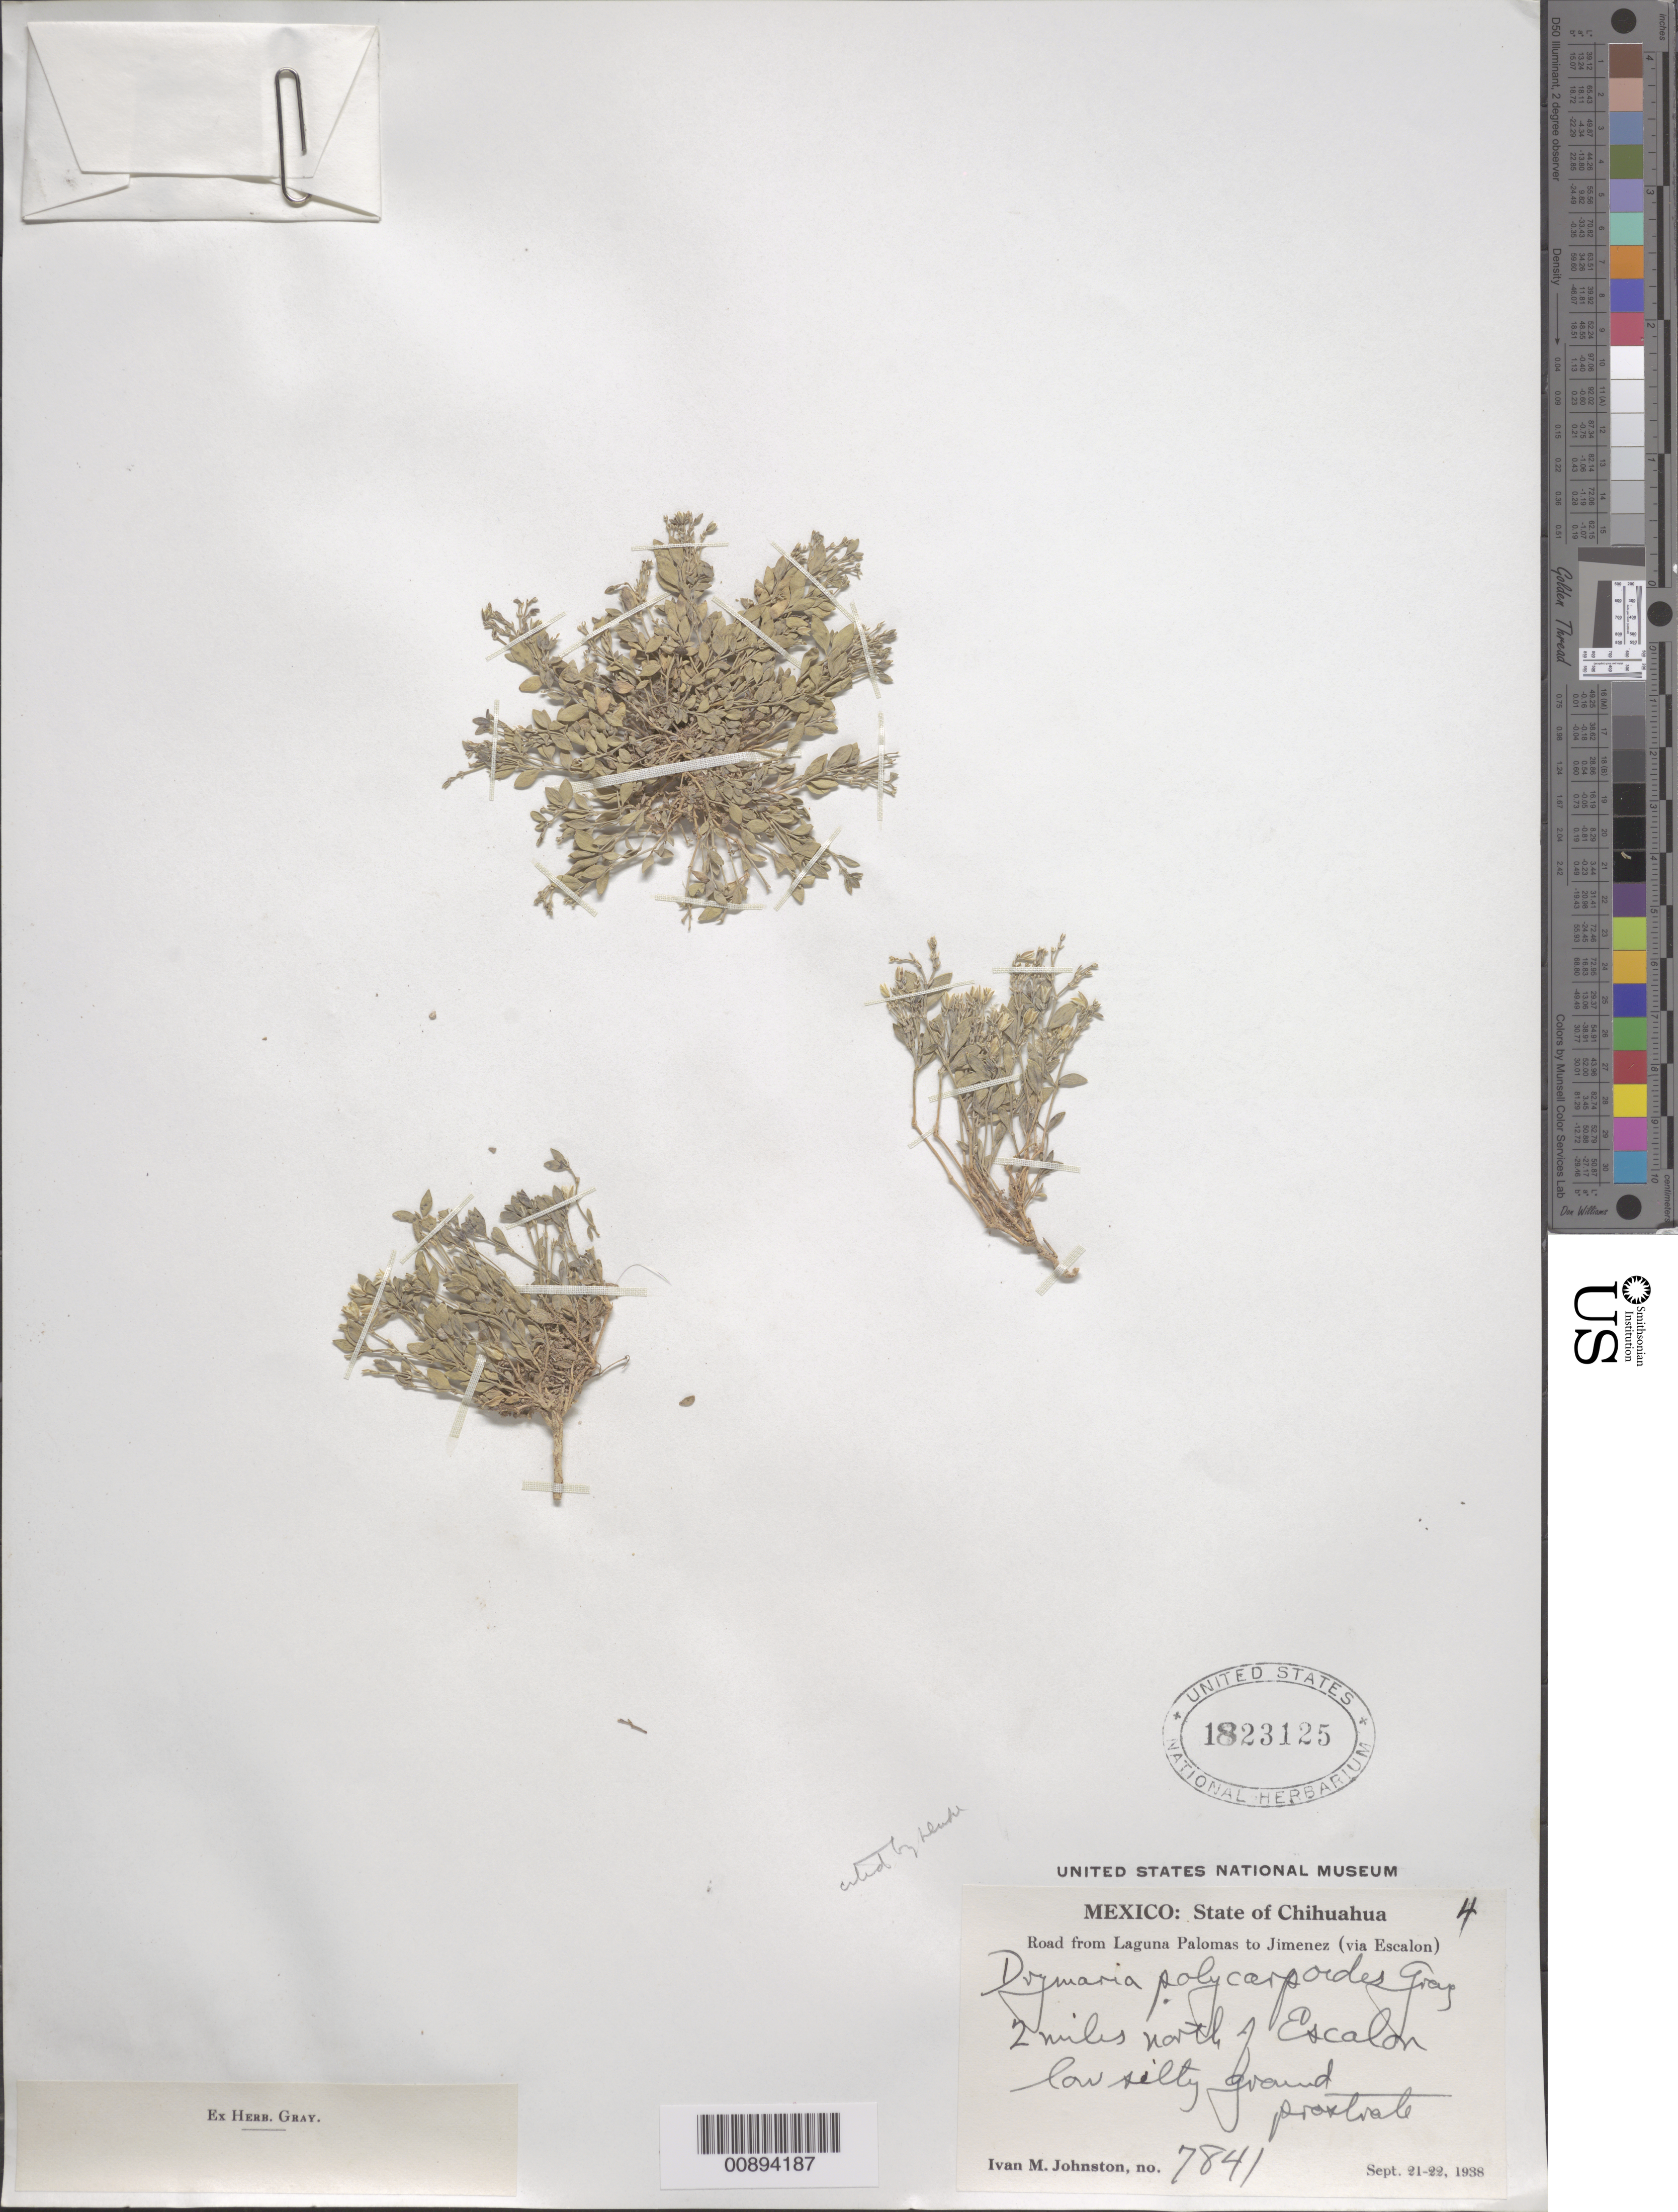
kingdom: Plantae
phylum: Tracheophyta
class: Magnoliopsida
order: Caryophyllales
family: Caryophyllaceae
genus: Drymaria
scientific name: Drymaria polycarpoides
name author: A. Gray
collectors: I.M. Johnston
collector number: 7841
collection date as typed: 21 Sep 1938 to 22 Sep 1938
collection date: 1938-09-21/1938-09-22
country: Mexico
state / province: Chihuahua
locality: Road from Laguna Palomas to Jiménez (via Escalon). 2 miles north of Escalon.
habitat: Low silty ground.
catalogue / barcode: US 1823125